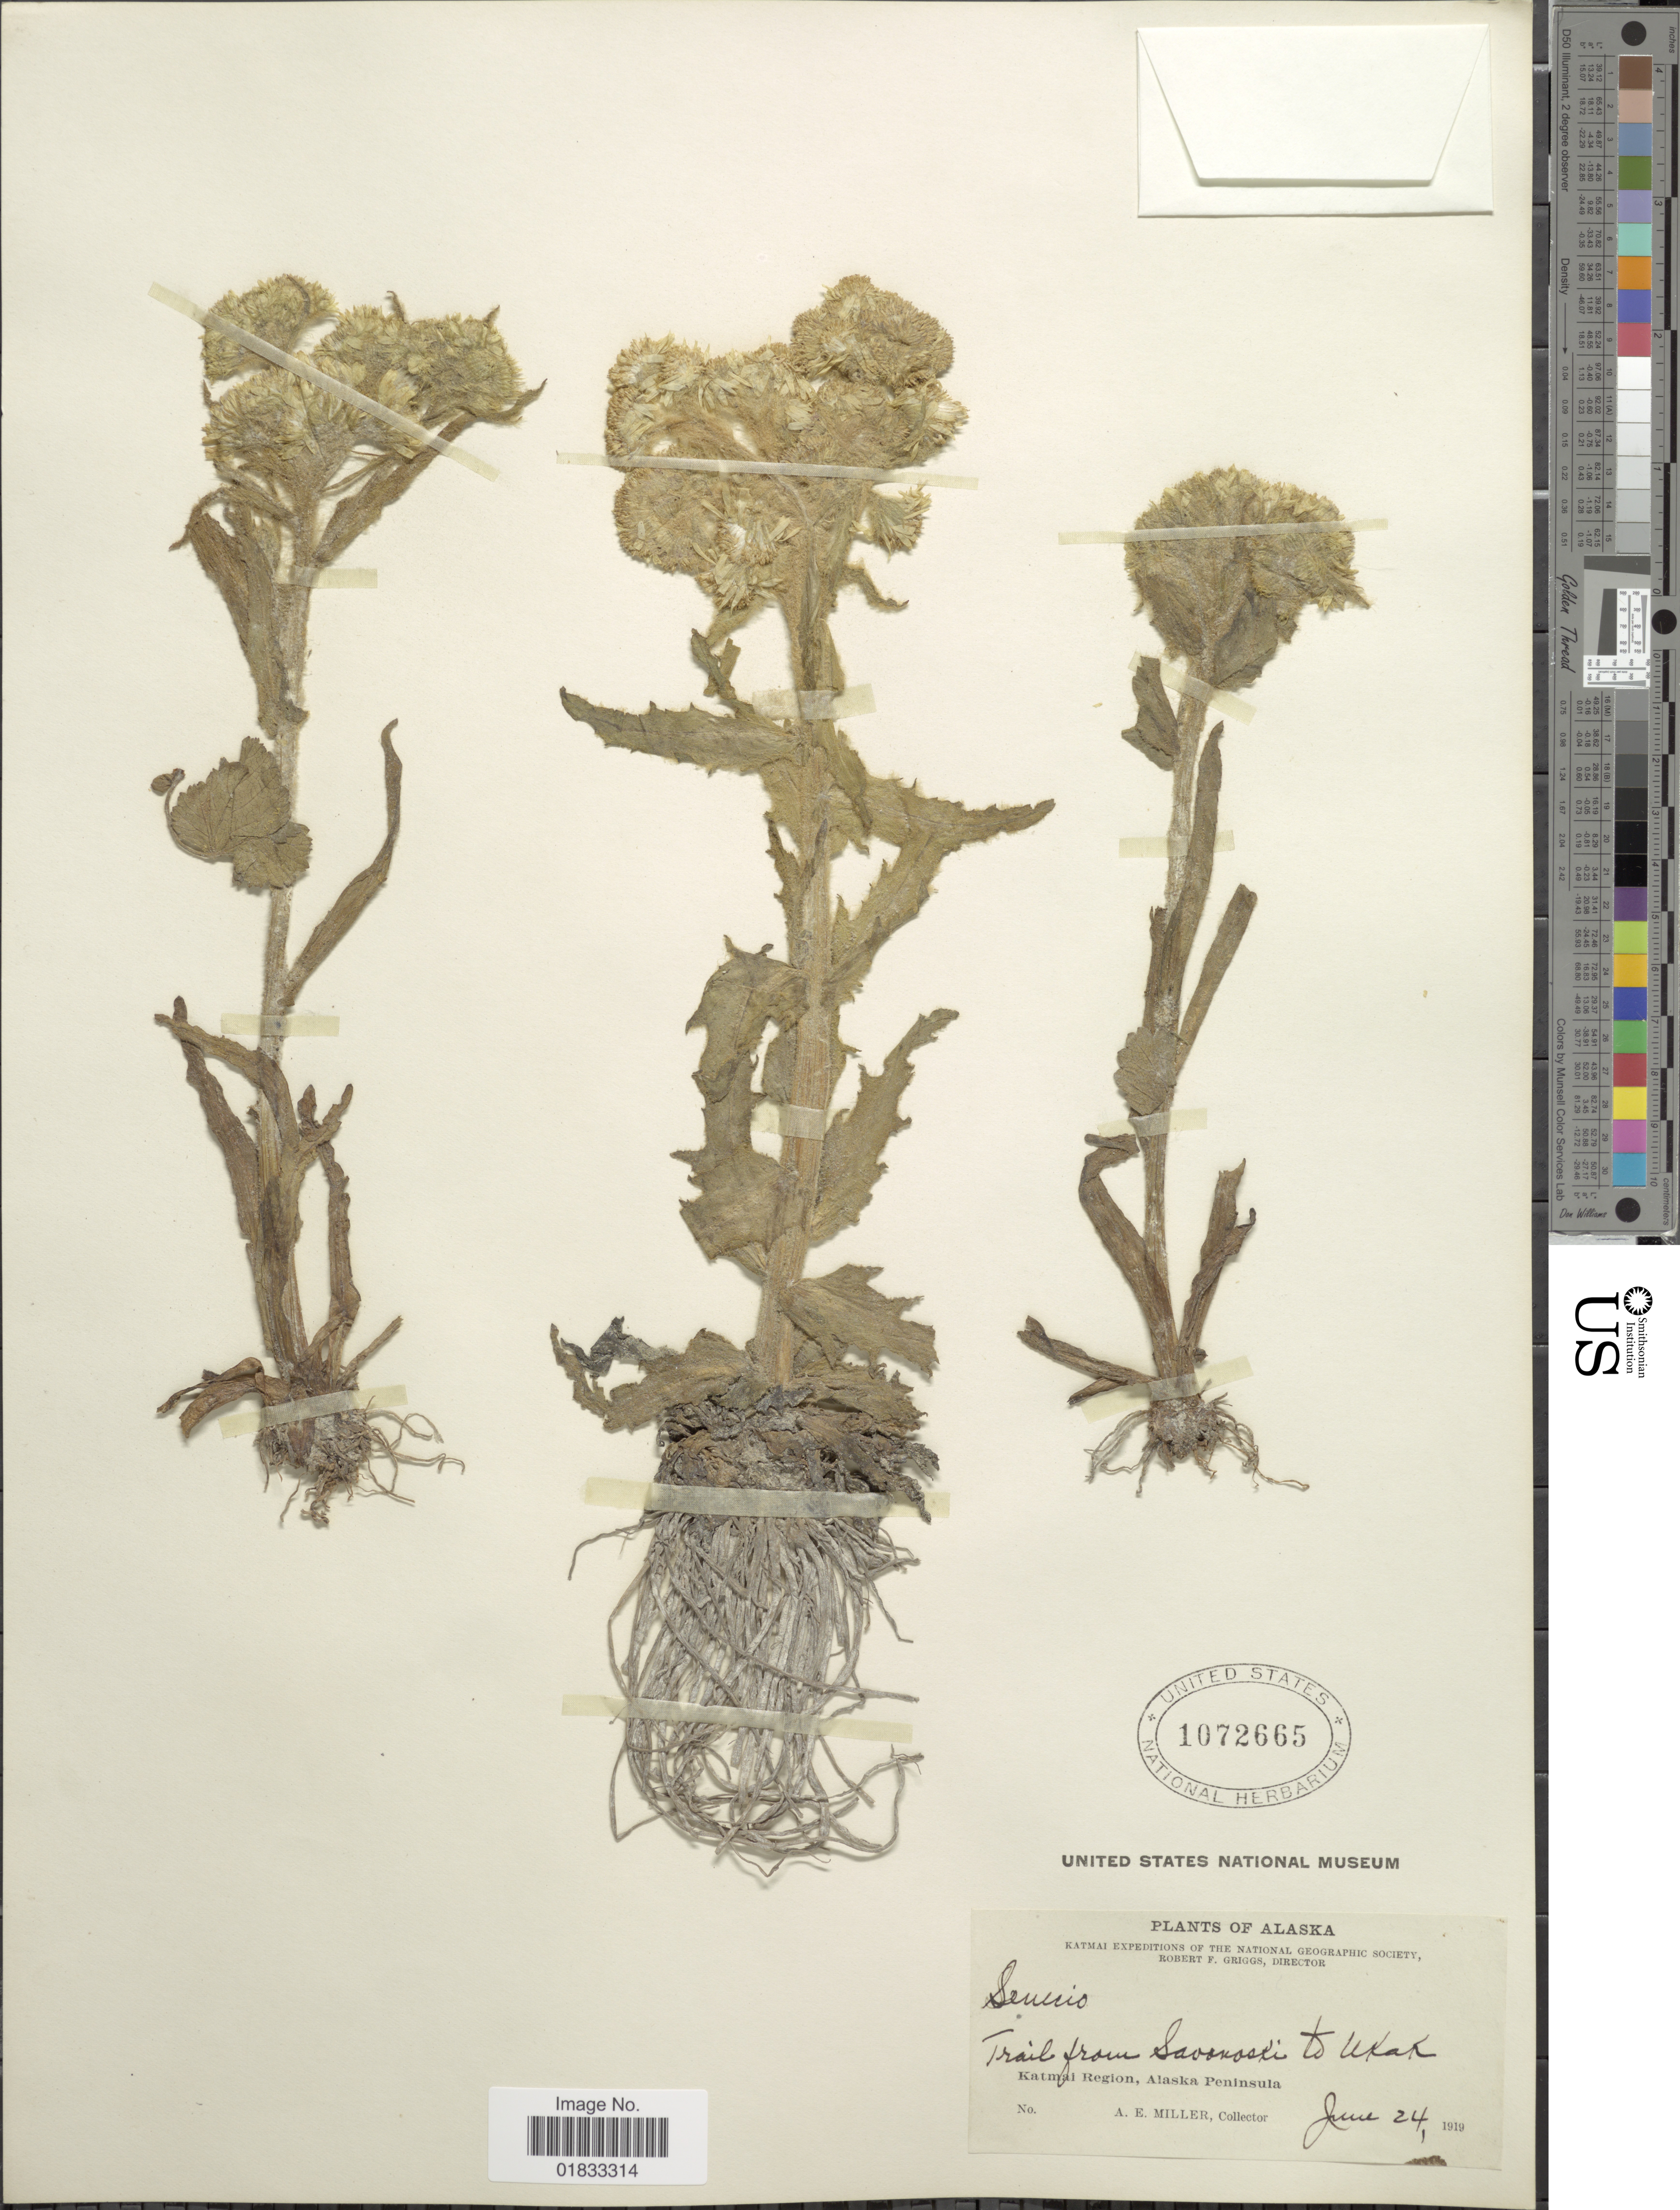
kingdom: Plantae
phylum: Tracheophyta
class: Magnoliopsida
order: Asterales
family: Asteraceae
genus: Tephroseris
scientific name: Tephroseris palustris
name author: (L.) Rchb.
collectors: A. E. Miller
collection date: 1919-07-24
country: United States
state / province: Alaska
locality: Trail from Savonoski to Ukak, Katmal Region, Alaska Peninsula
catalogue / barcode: US 1072665